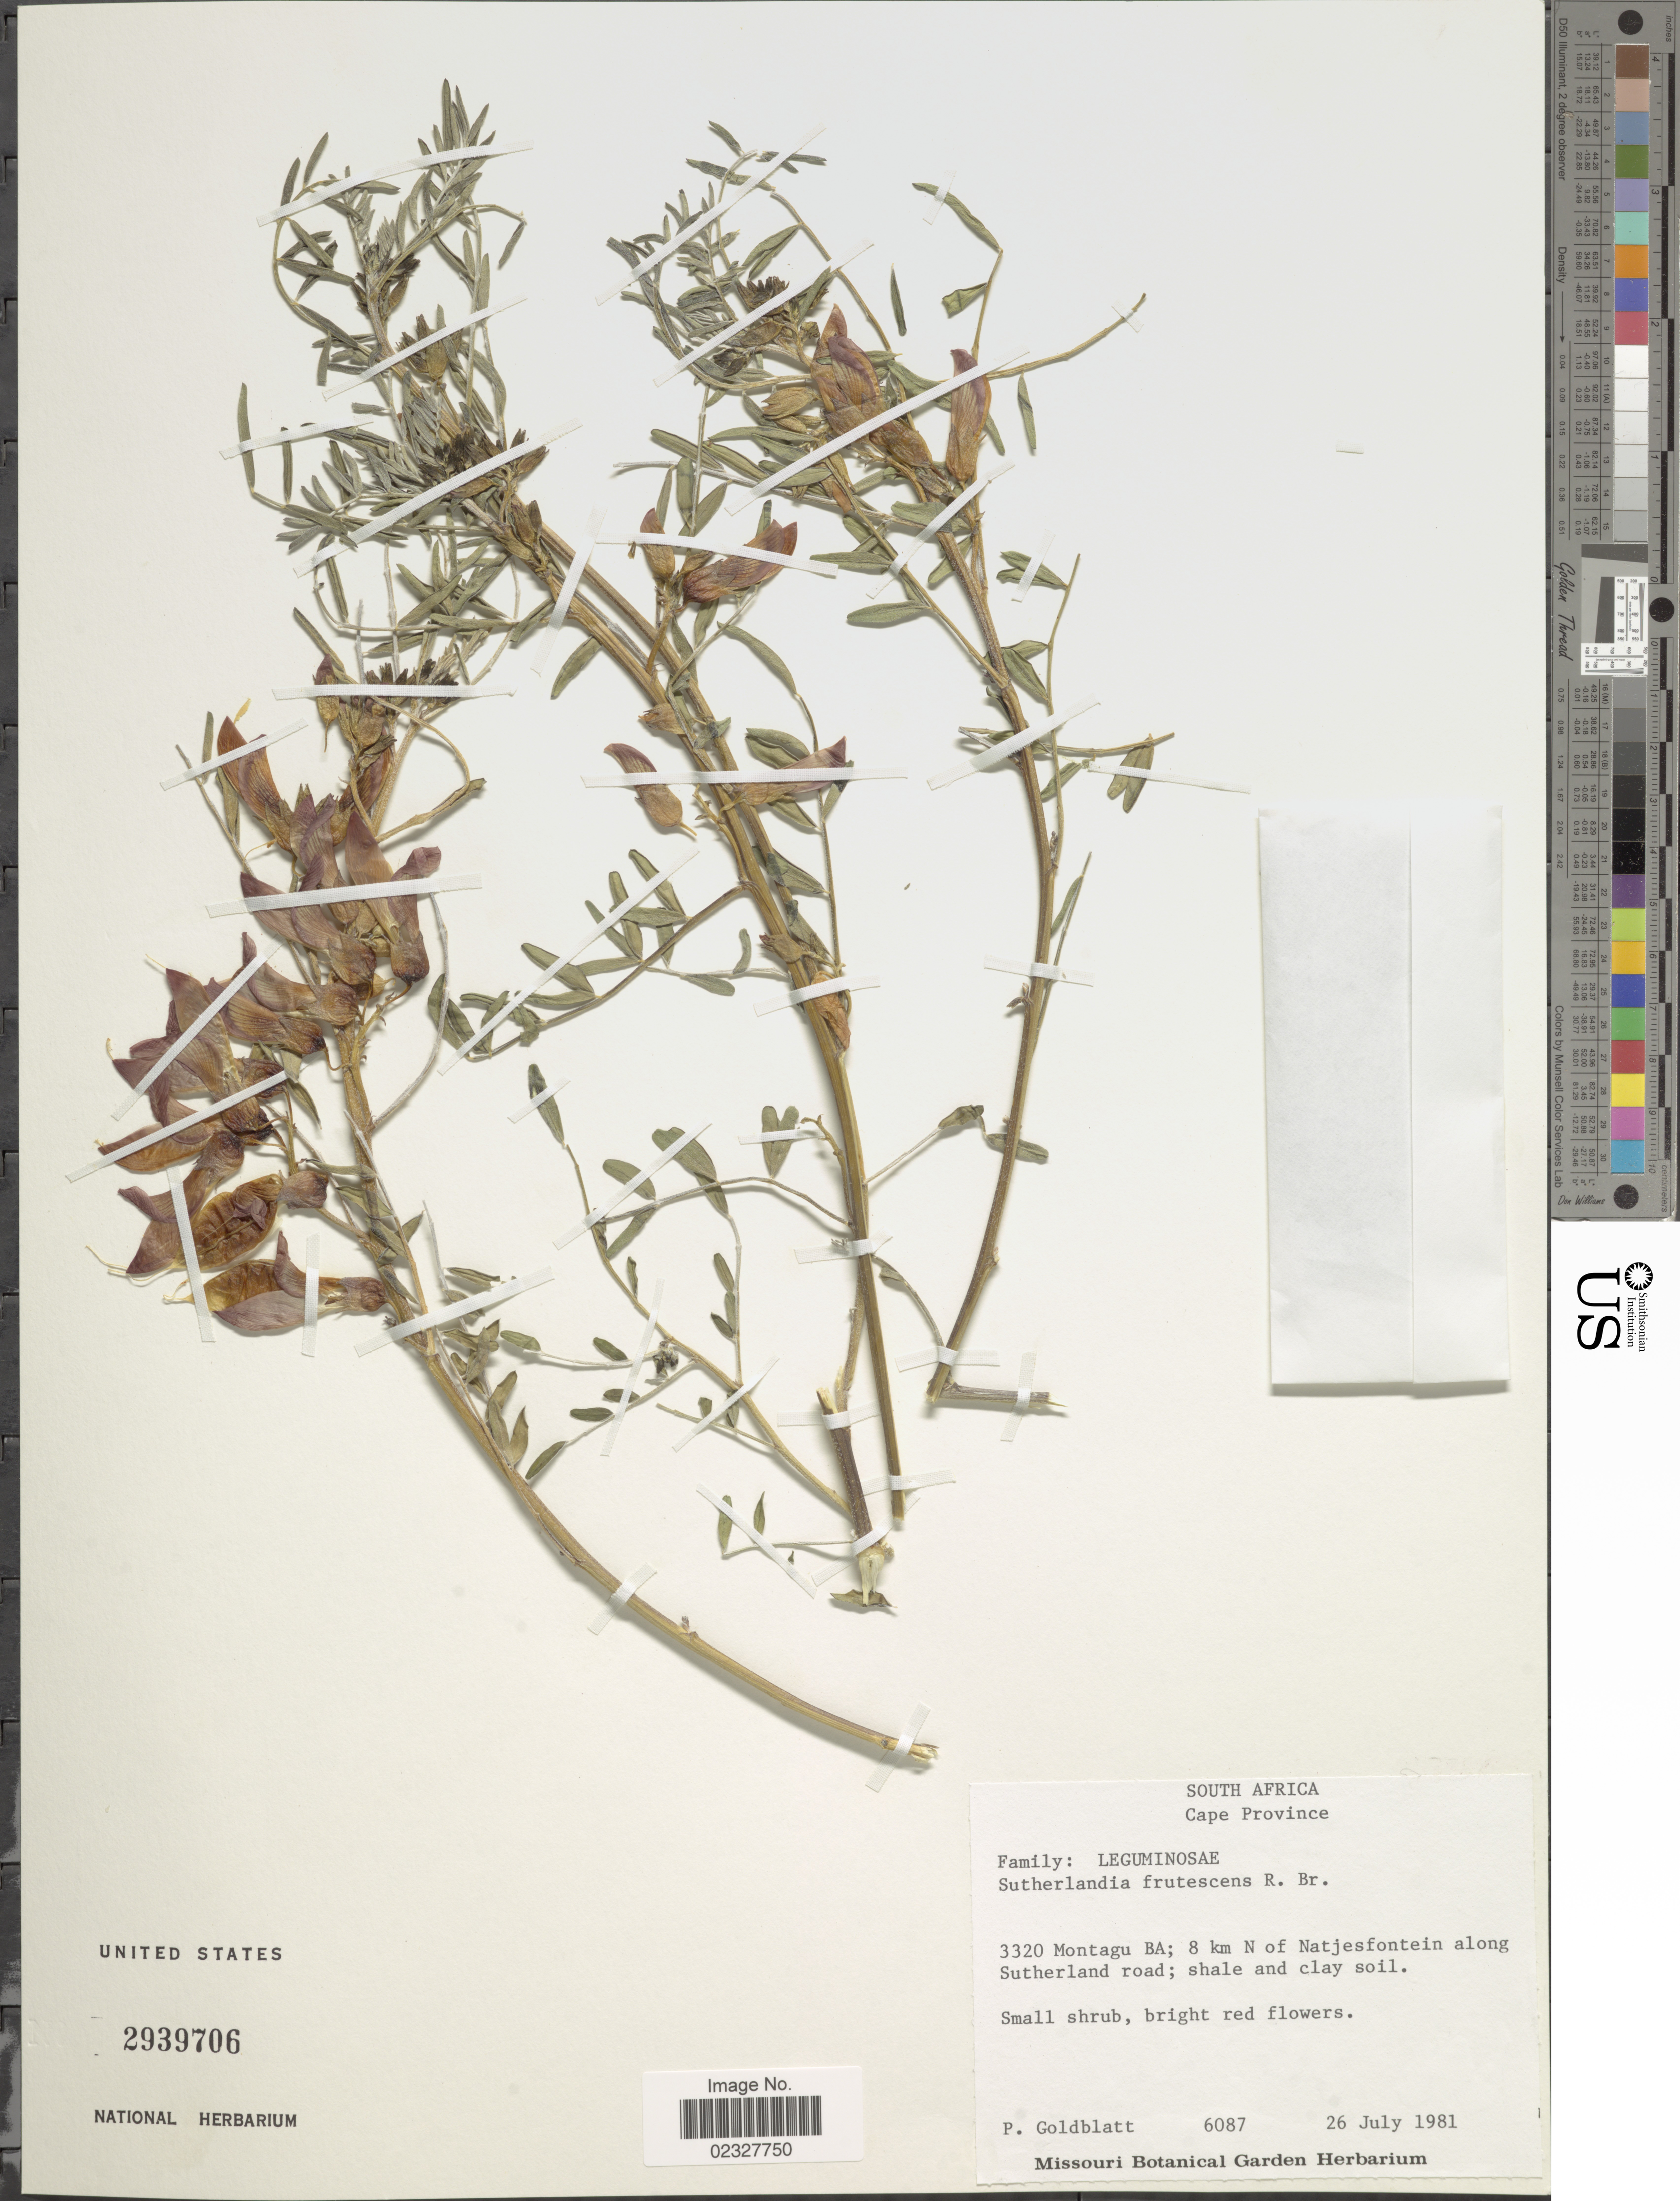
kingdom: Plantae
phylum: Tracheophyta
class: Magnoliopsida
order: Fabales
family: Fabaceae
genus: Sutherlandia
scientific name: Sutherlandia frutescens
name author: (L.) R. Br. ex W.T. Aiton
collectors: P. Goldblatt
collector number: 6087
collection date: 1981-07-26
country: South Africa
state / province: Western Cape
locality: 3320 Montagu BA; 8 km N of Natjesfontein along Sutherland road.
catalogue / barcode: US 2939706